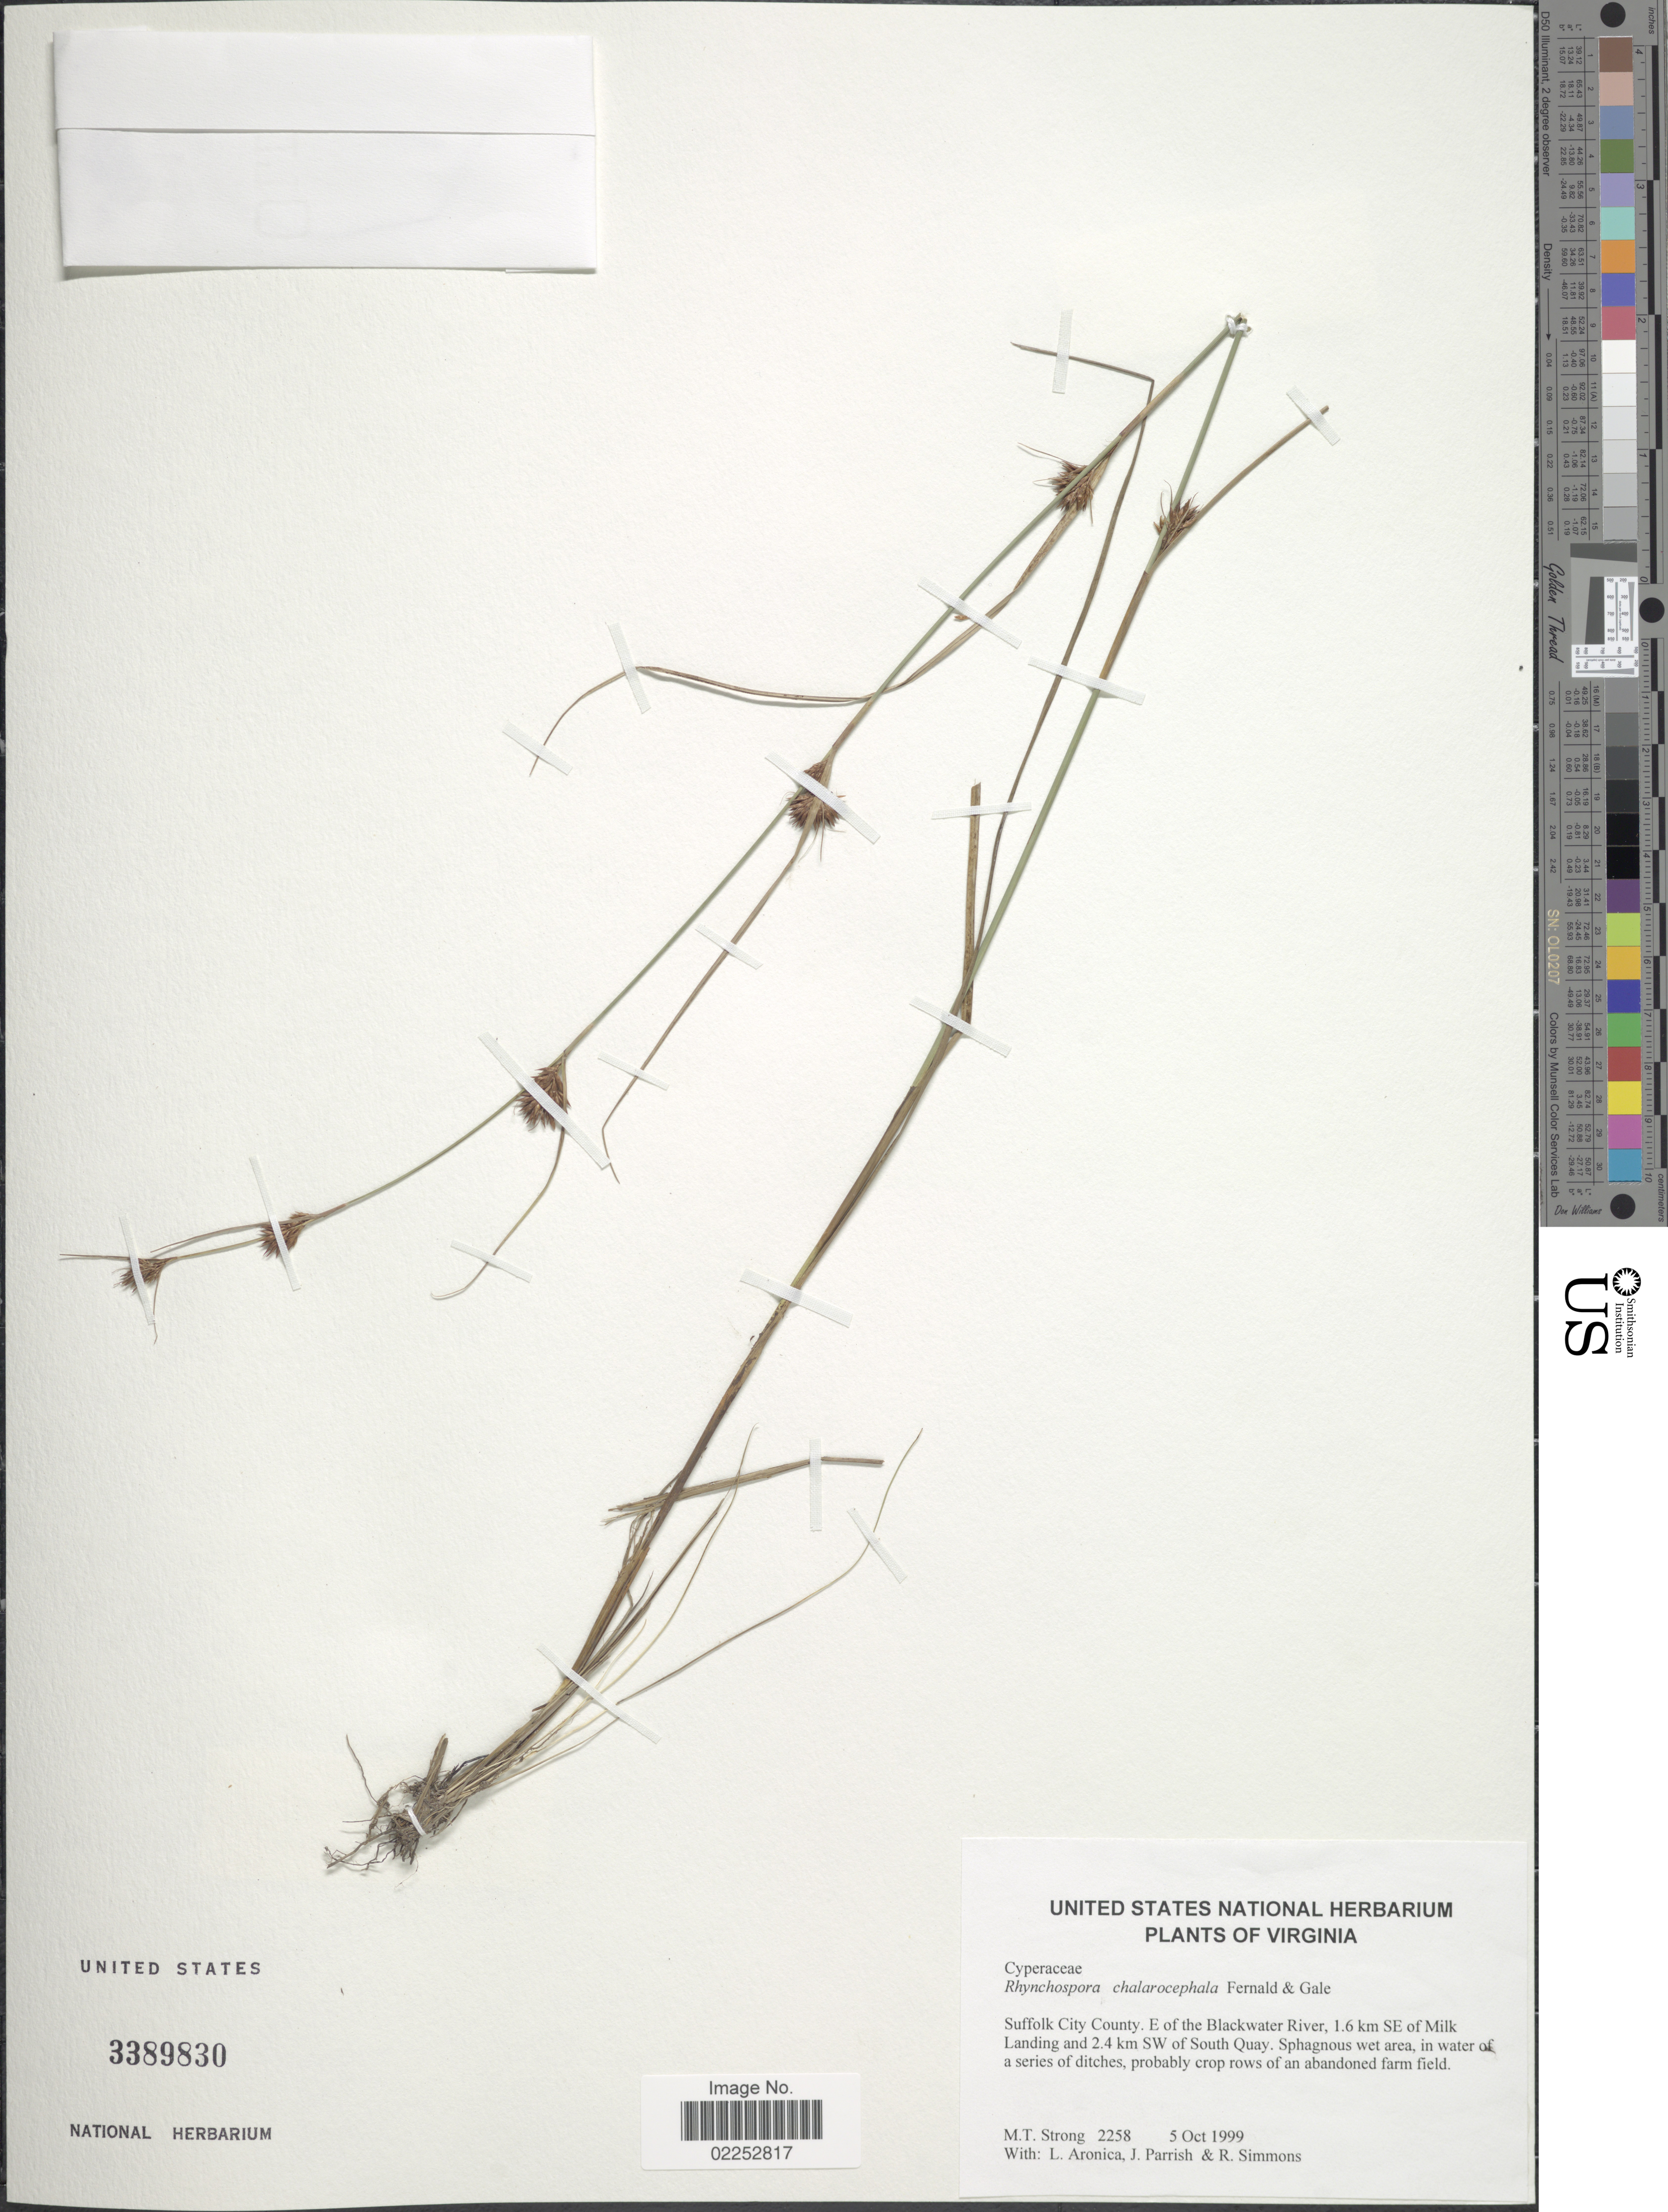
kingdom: Plantae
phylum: Tracheophyta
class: Liliopsida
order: Poales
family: Cyperaceae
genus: Rhynchospora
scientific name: Rhynchospora chalarocephala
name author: Fernald & Gale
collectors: M. T. Strong, L. Aronica, J. Parrish & R. Simmons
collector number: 2258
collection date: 1999-10-05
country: United States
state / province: Virginia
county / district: City of Suffolk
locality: Suffolk City County. E of the Blackwater River, 1.6 km SE of Milk Landing and 2.4 km SW of South Quay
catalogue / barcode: US 3389830